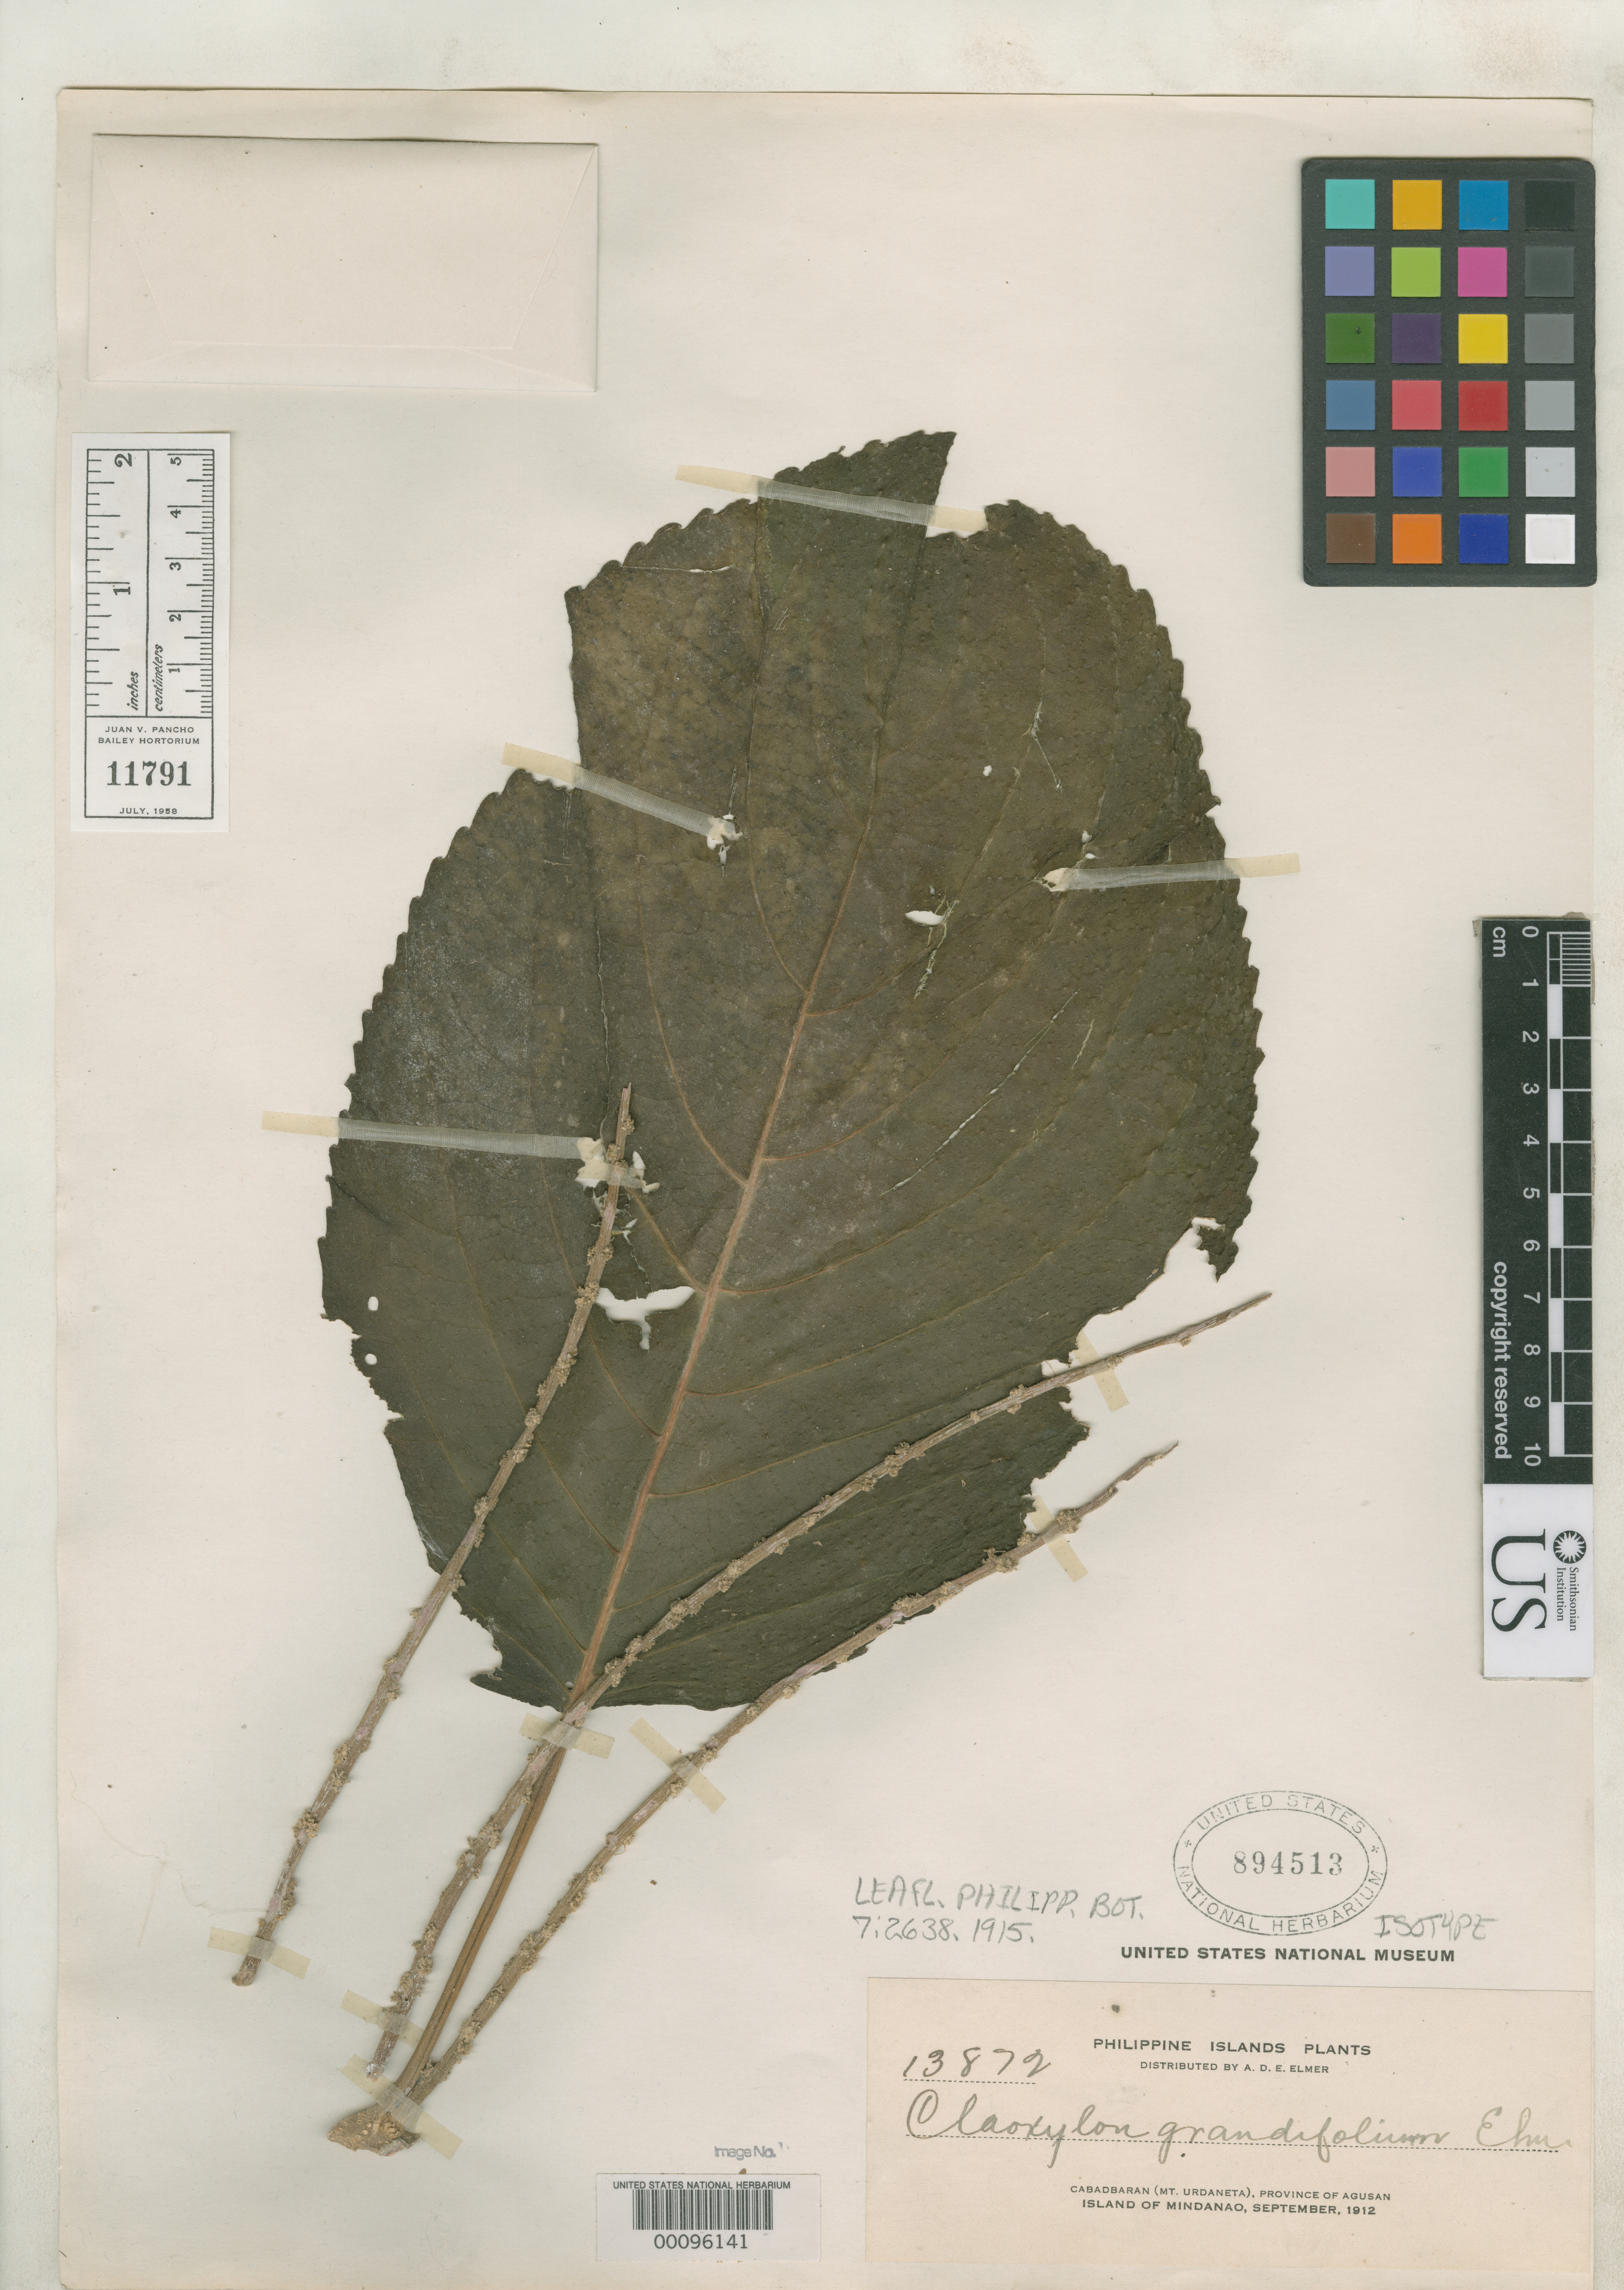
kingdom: Plantae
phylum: Tracheophyta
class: Magnoliopsida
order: Malpighiales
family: Euphorbiaceae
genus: Claoxylon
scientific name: Claoxylon grandifolium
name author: Elmer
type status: Isotype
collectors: A. D. E. Elmer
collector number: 13872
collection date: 1912-07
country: Philippines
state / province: Caraga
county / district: Agusan del Norte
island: Mindanao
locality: Cabadbaran (Mt. Urdaneta), province of Agusan, Island of Mindanao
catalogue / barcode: US 894513